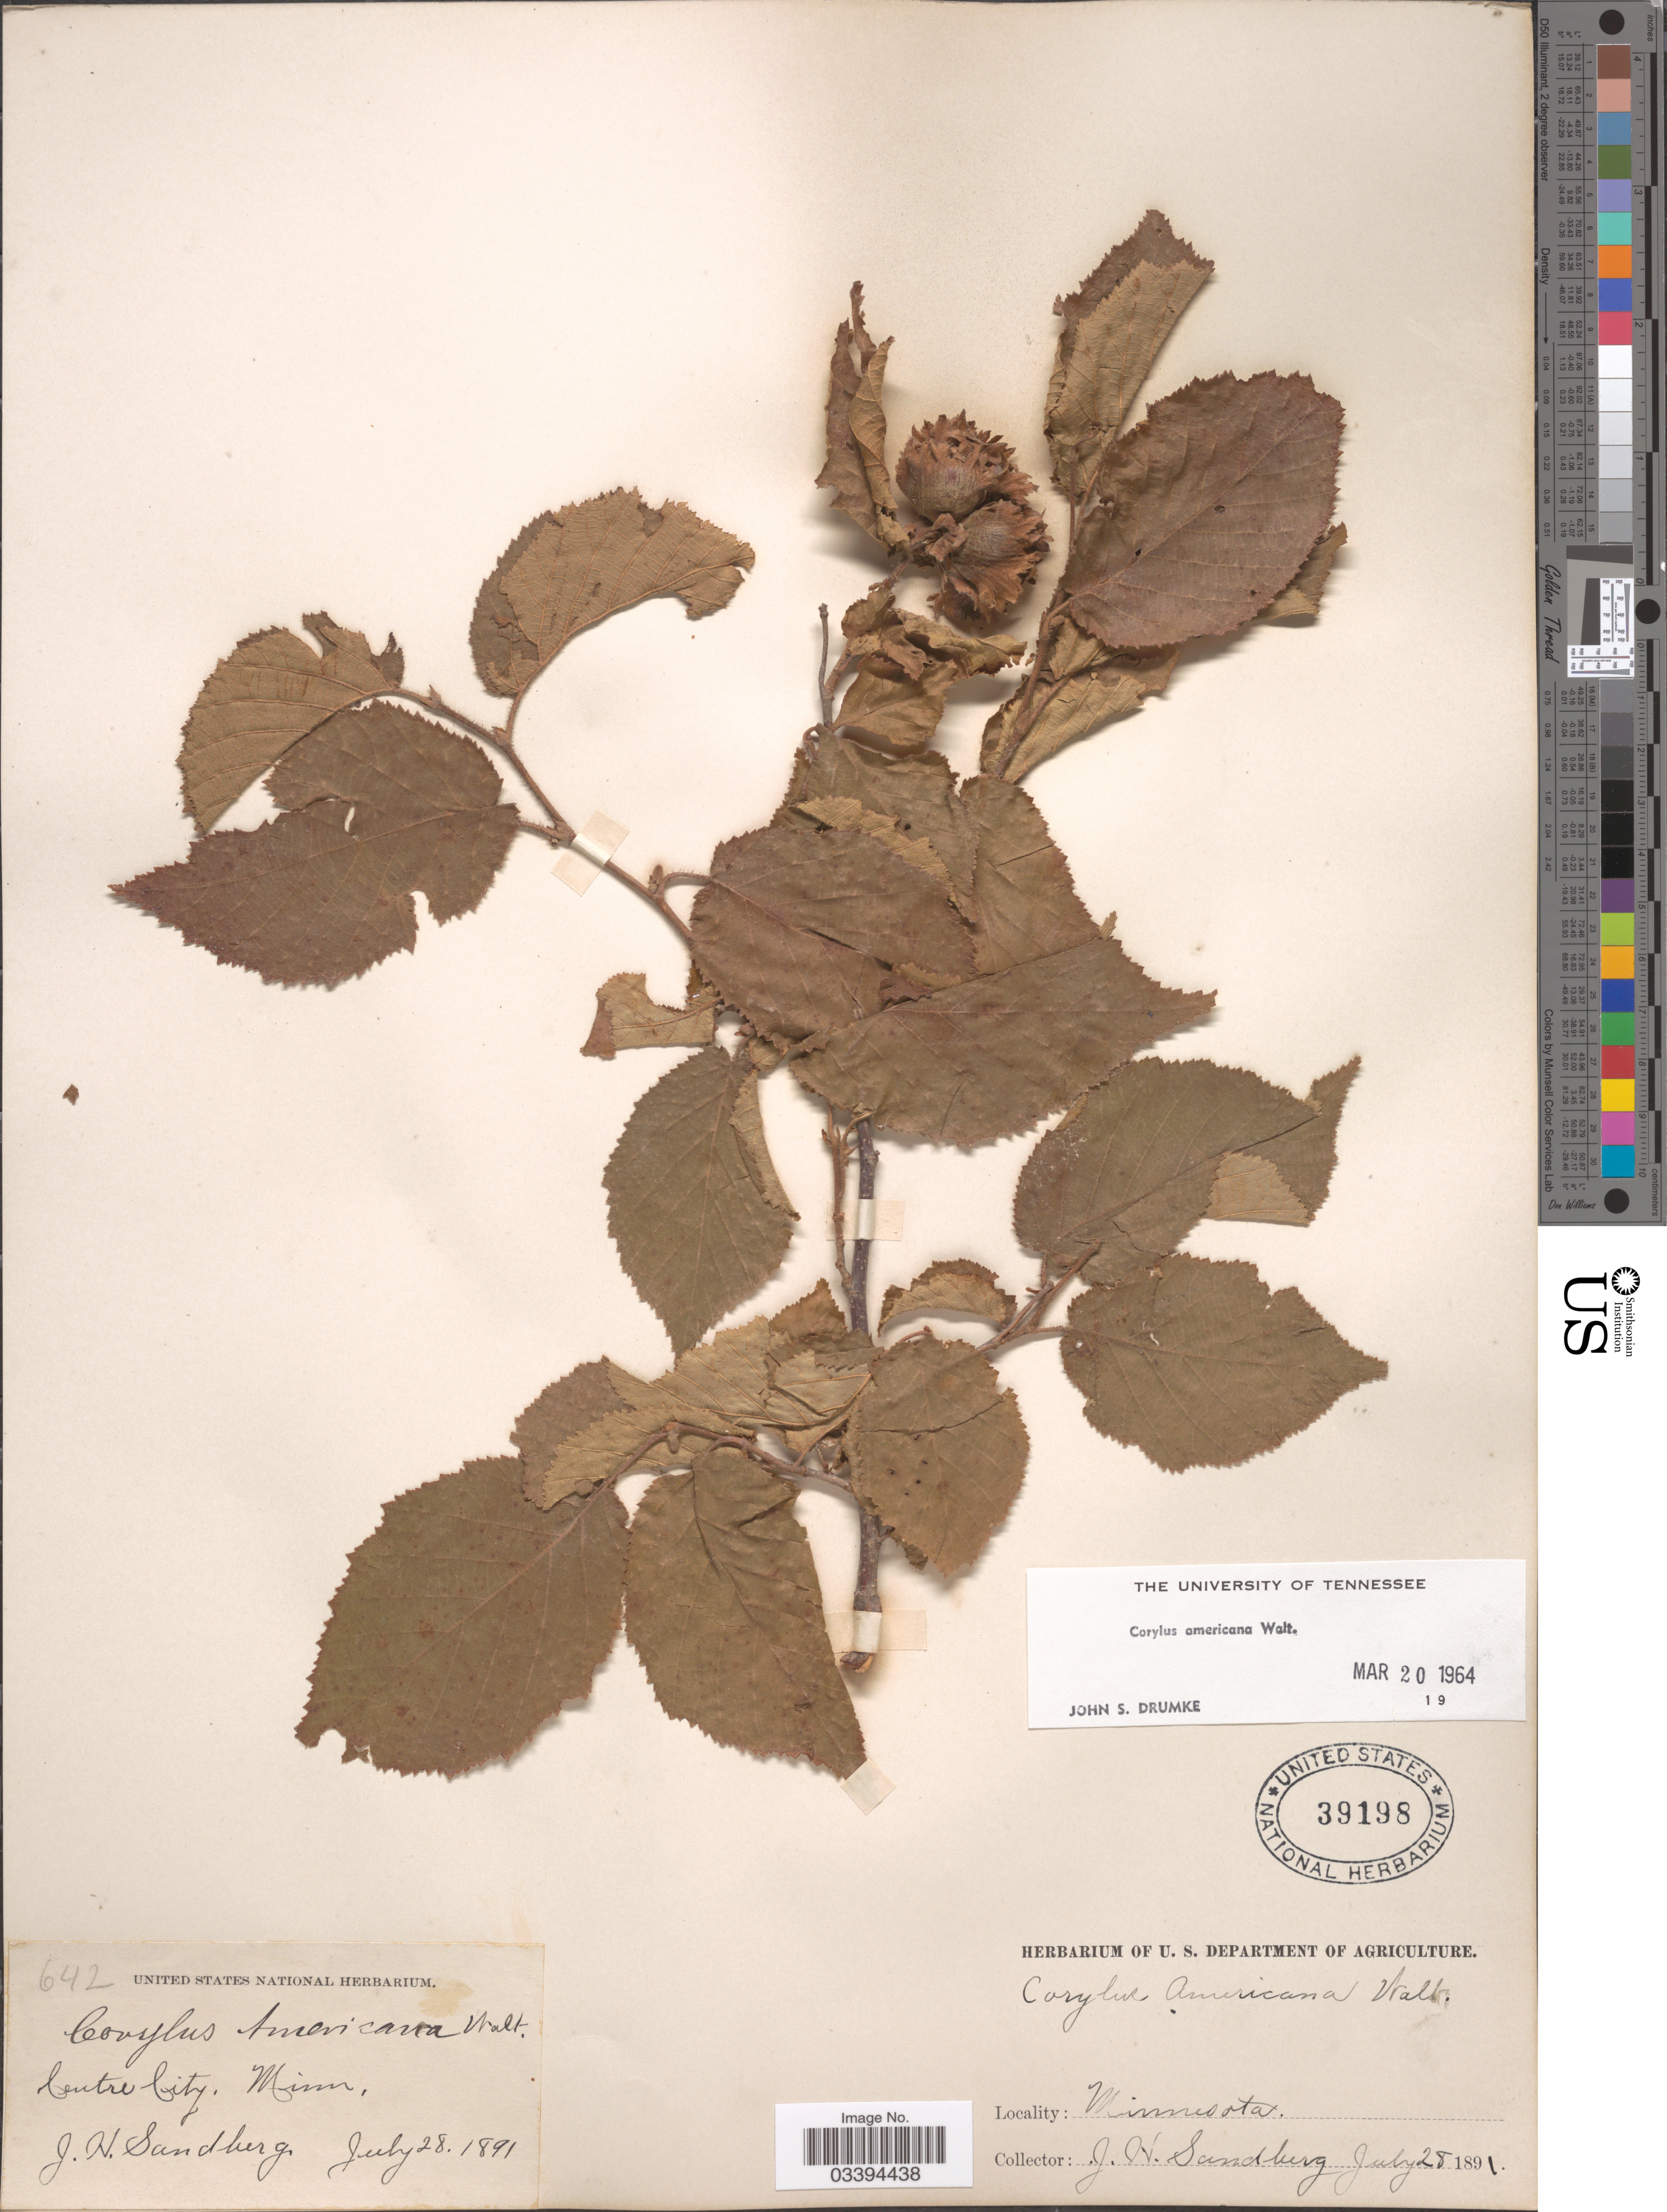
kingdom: Plantae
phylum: Tracheophyta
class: Magnoliopsida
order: Fagales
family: Betulaceae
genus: Corylus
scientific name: Corylus americana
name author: Walter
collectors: J. H. Sandberg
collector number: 642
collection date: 1891-07-28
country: United States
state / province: Minnesota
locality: Centre City.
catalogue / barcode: US 39198